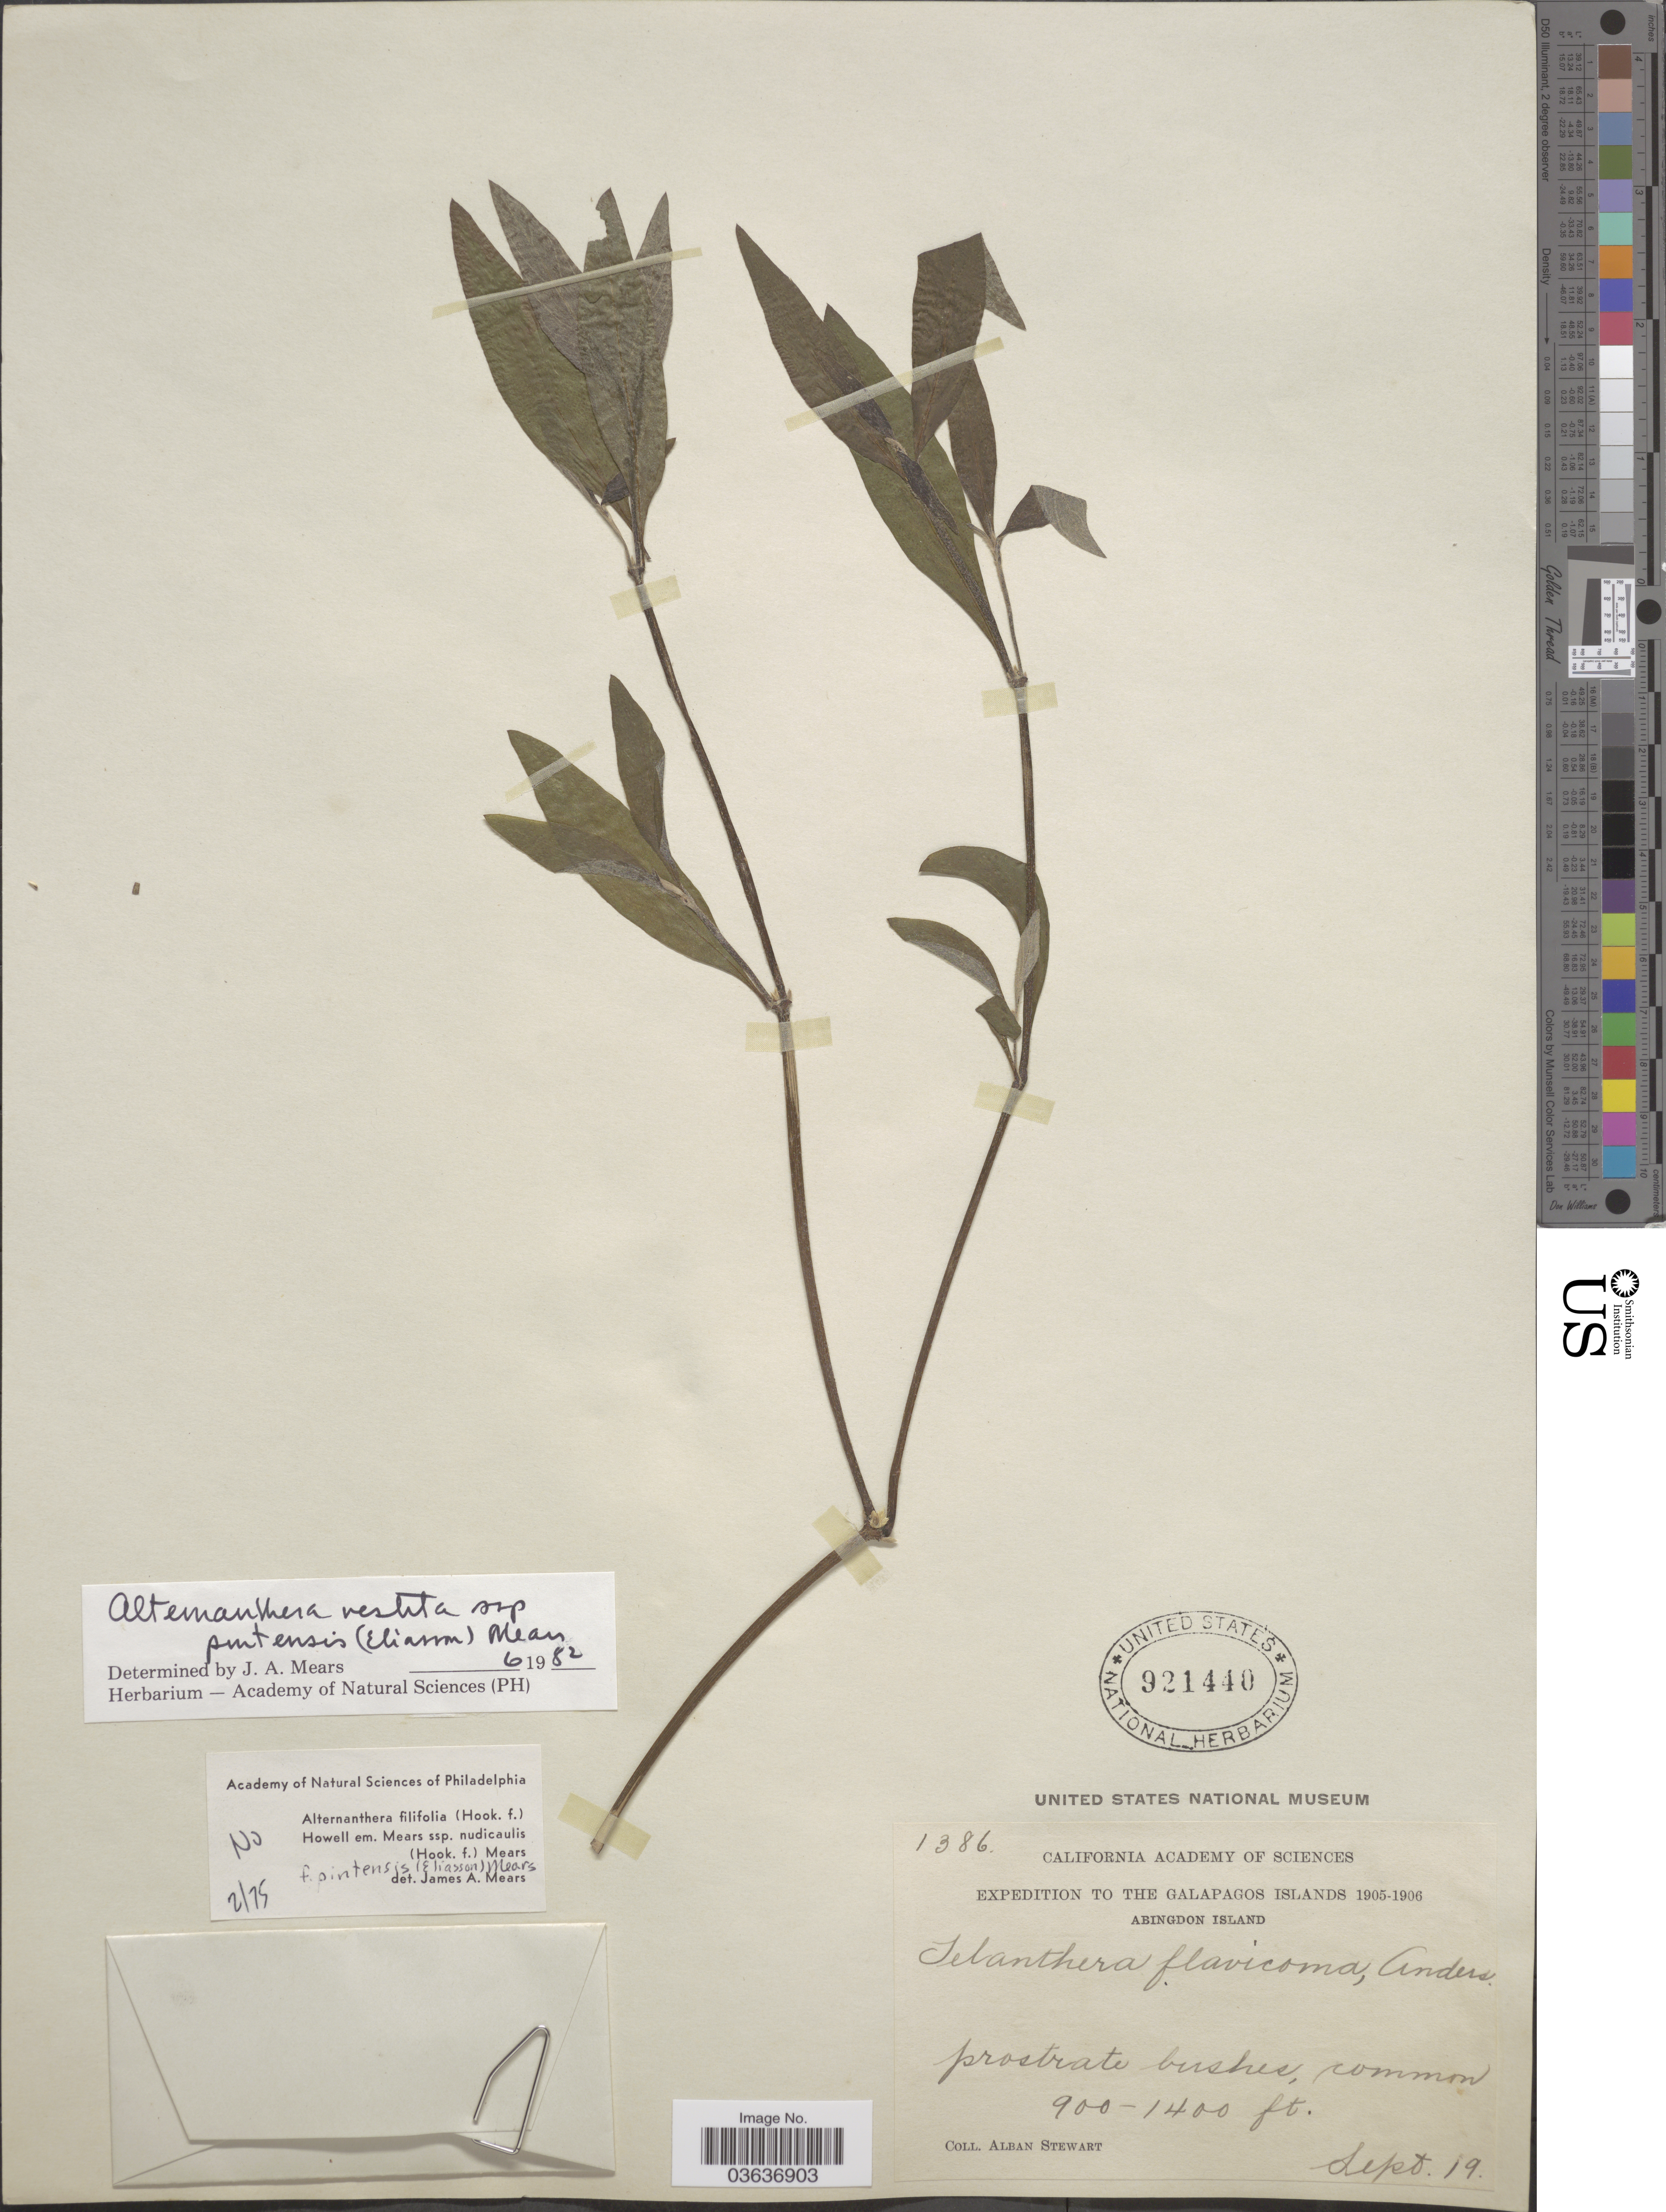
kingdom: Plantae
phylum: Tracheophyta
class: Magnoliopsida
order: Caryophyllales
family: Amaranthaceae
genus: Alternanthera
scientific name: Alternanthera vestita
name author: (Andersson) J.T. Howell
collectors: A. Stewart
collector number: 1386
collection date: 1905-09-19/1906-09-19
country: Ecuador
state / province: Colón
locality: The Galapagos Islands. Abingdon Island.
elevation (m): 274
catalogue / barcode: US 921440